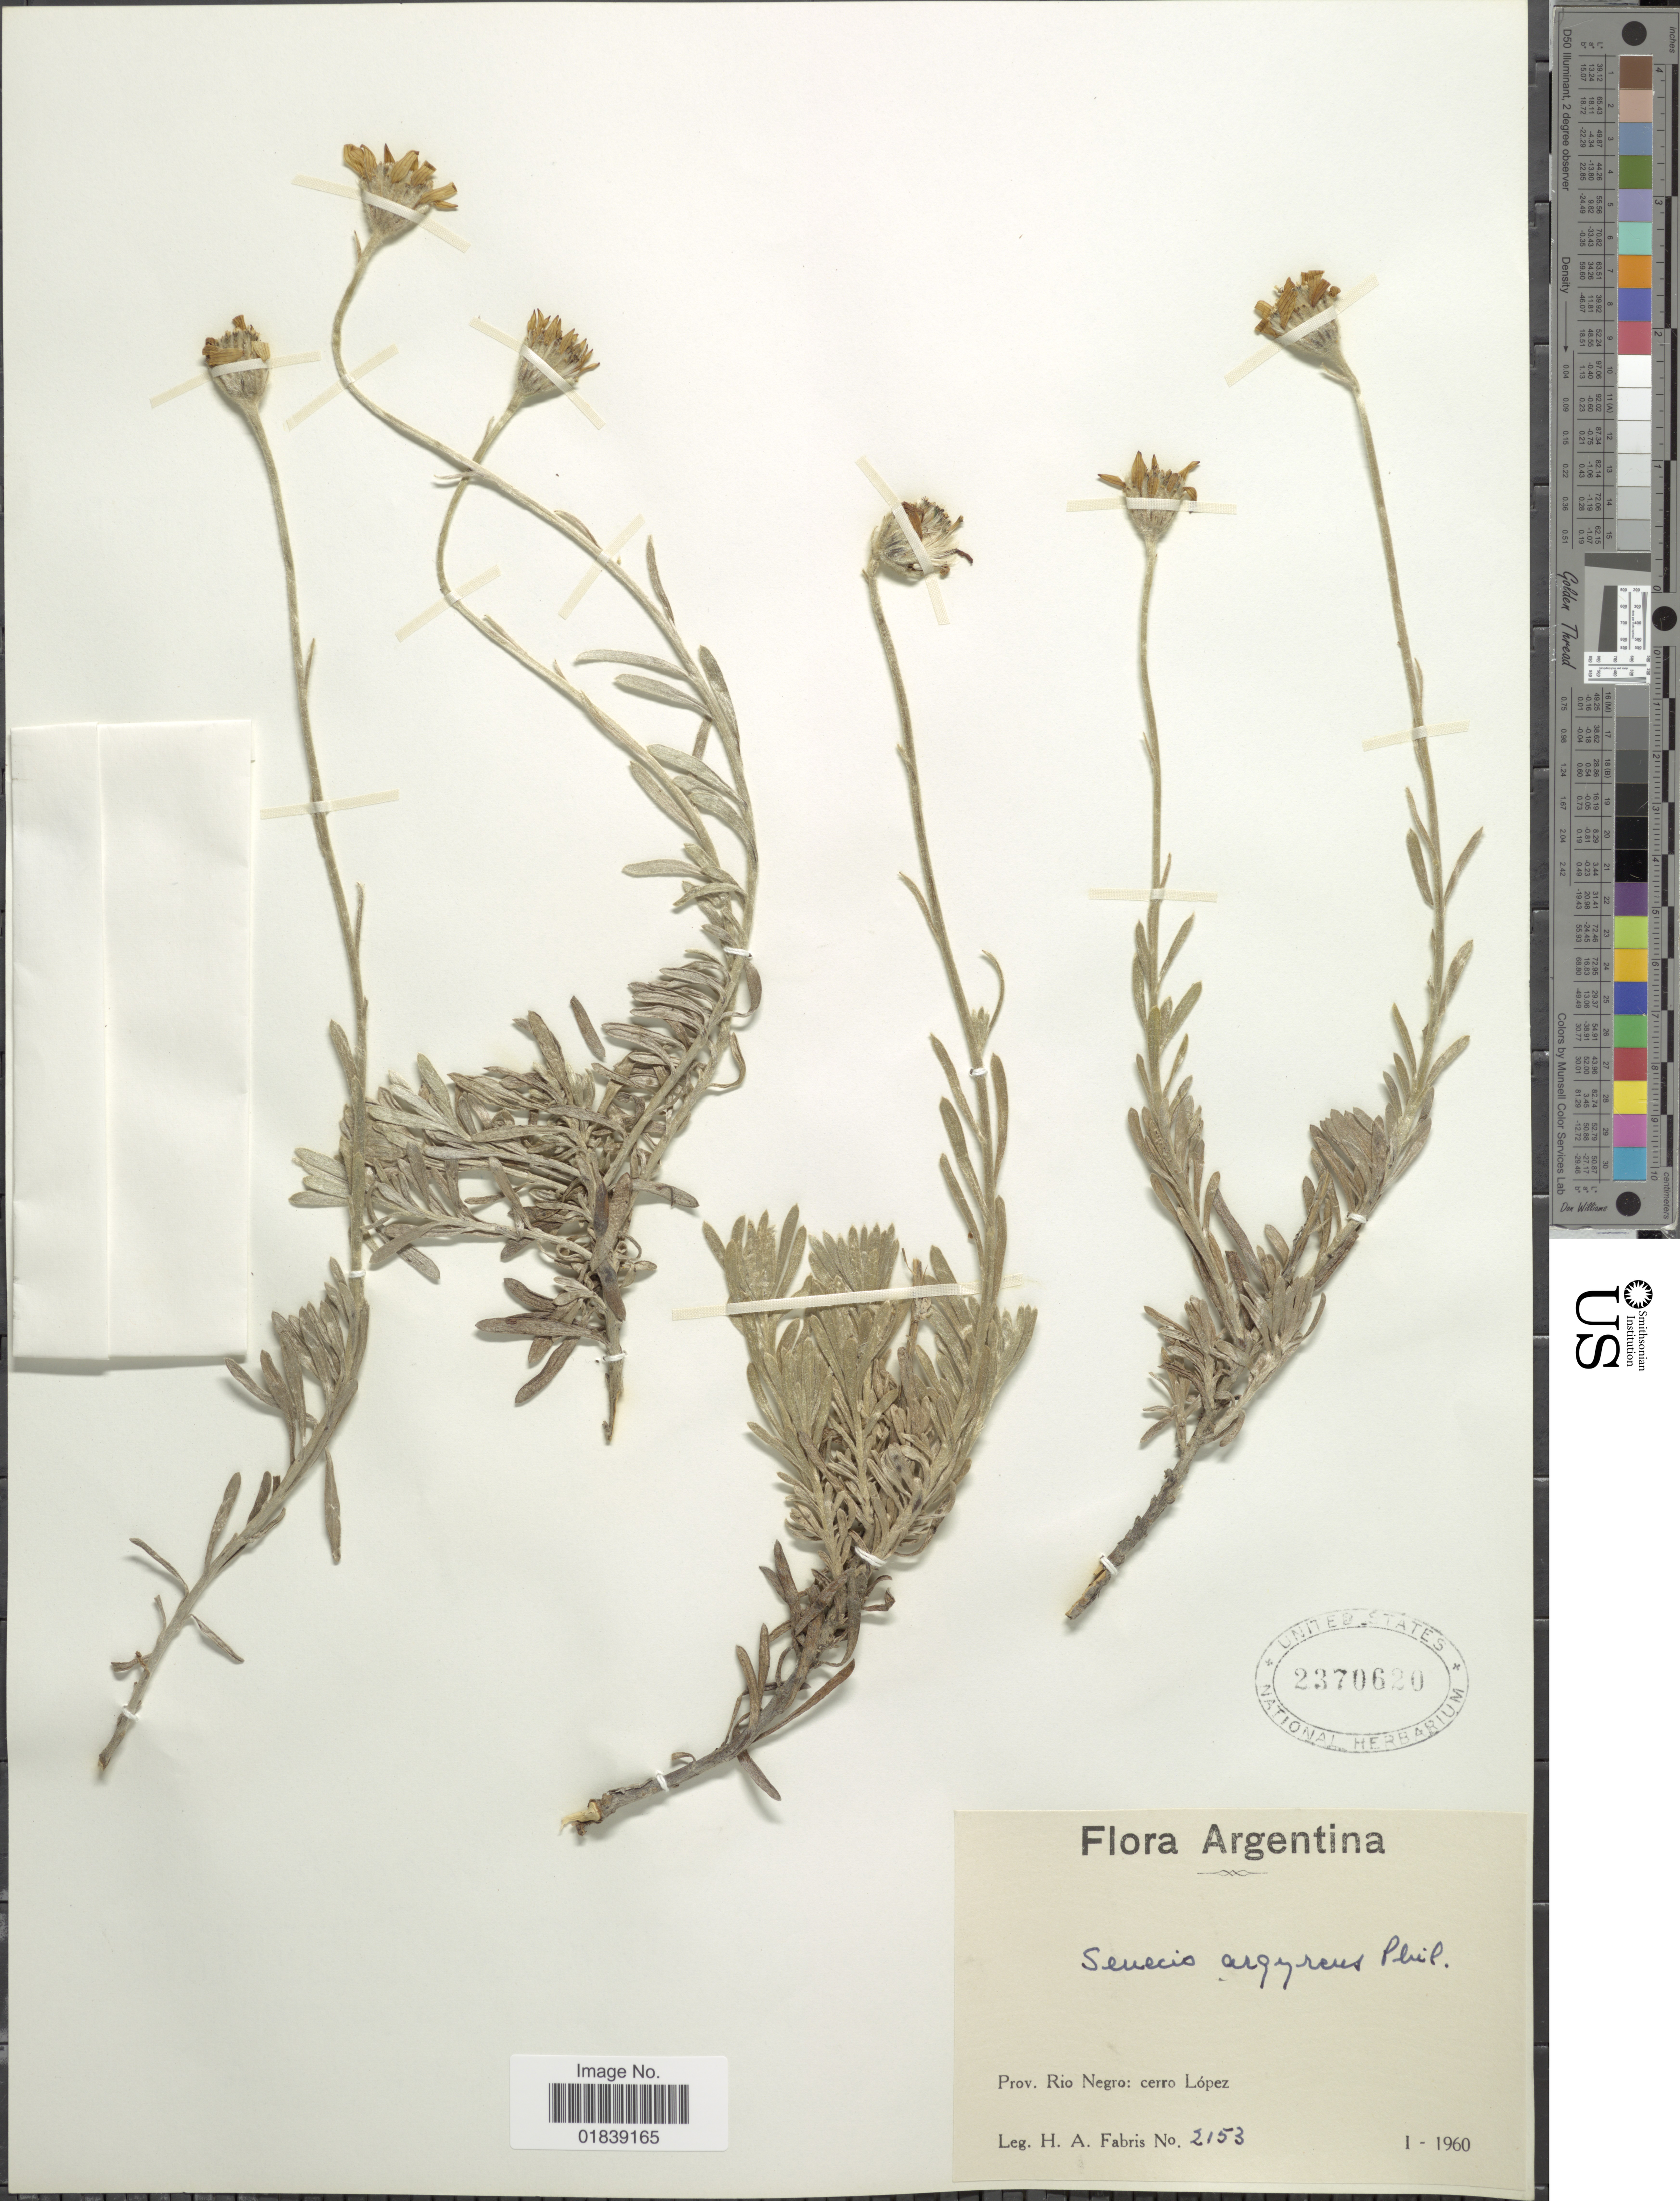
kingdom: Plantae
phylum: Tracheophyta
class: Magnoliopsida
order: Asterales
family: Asteraceae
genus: Senecio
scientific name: Senecio argyreus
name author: Phil.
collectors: H. A. Fabris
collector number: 2153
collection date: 1960-01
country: Argentina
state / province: Rio Negro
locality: Cerro Lopez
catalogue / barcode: US 2370620